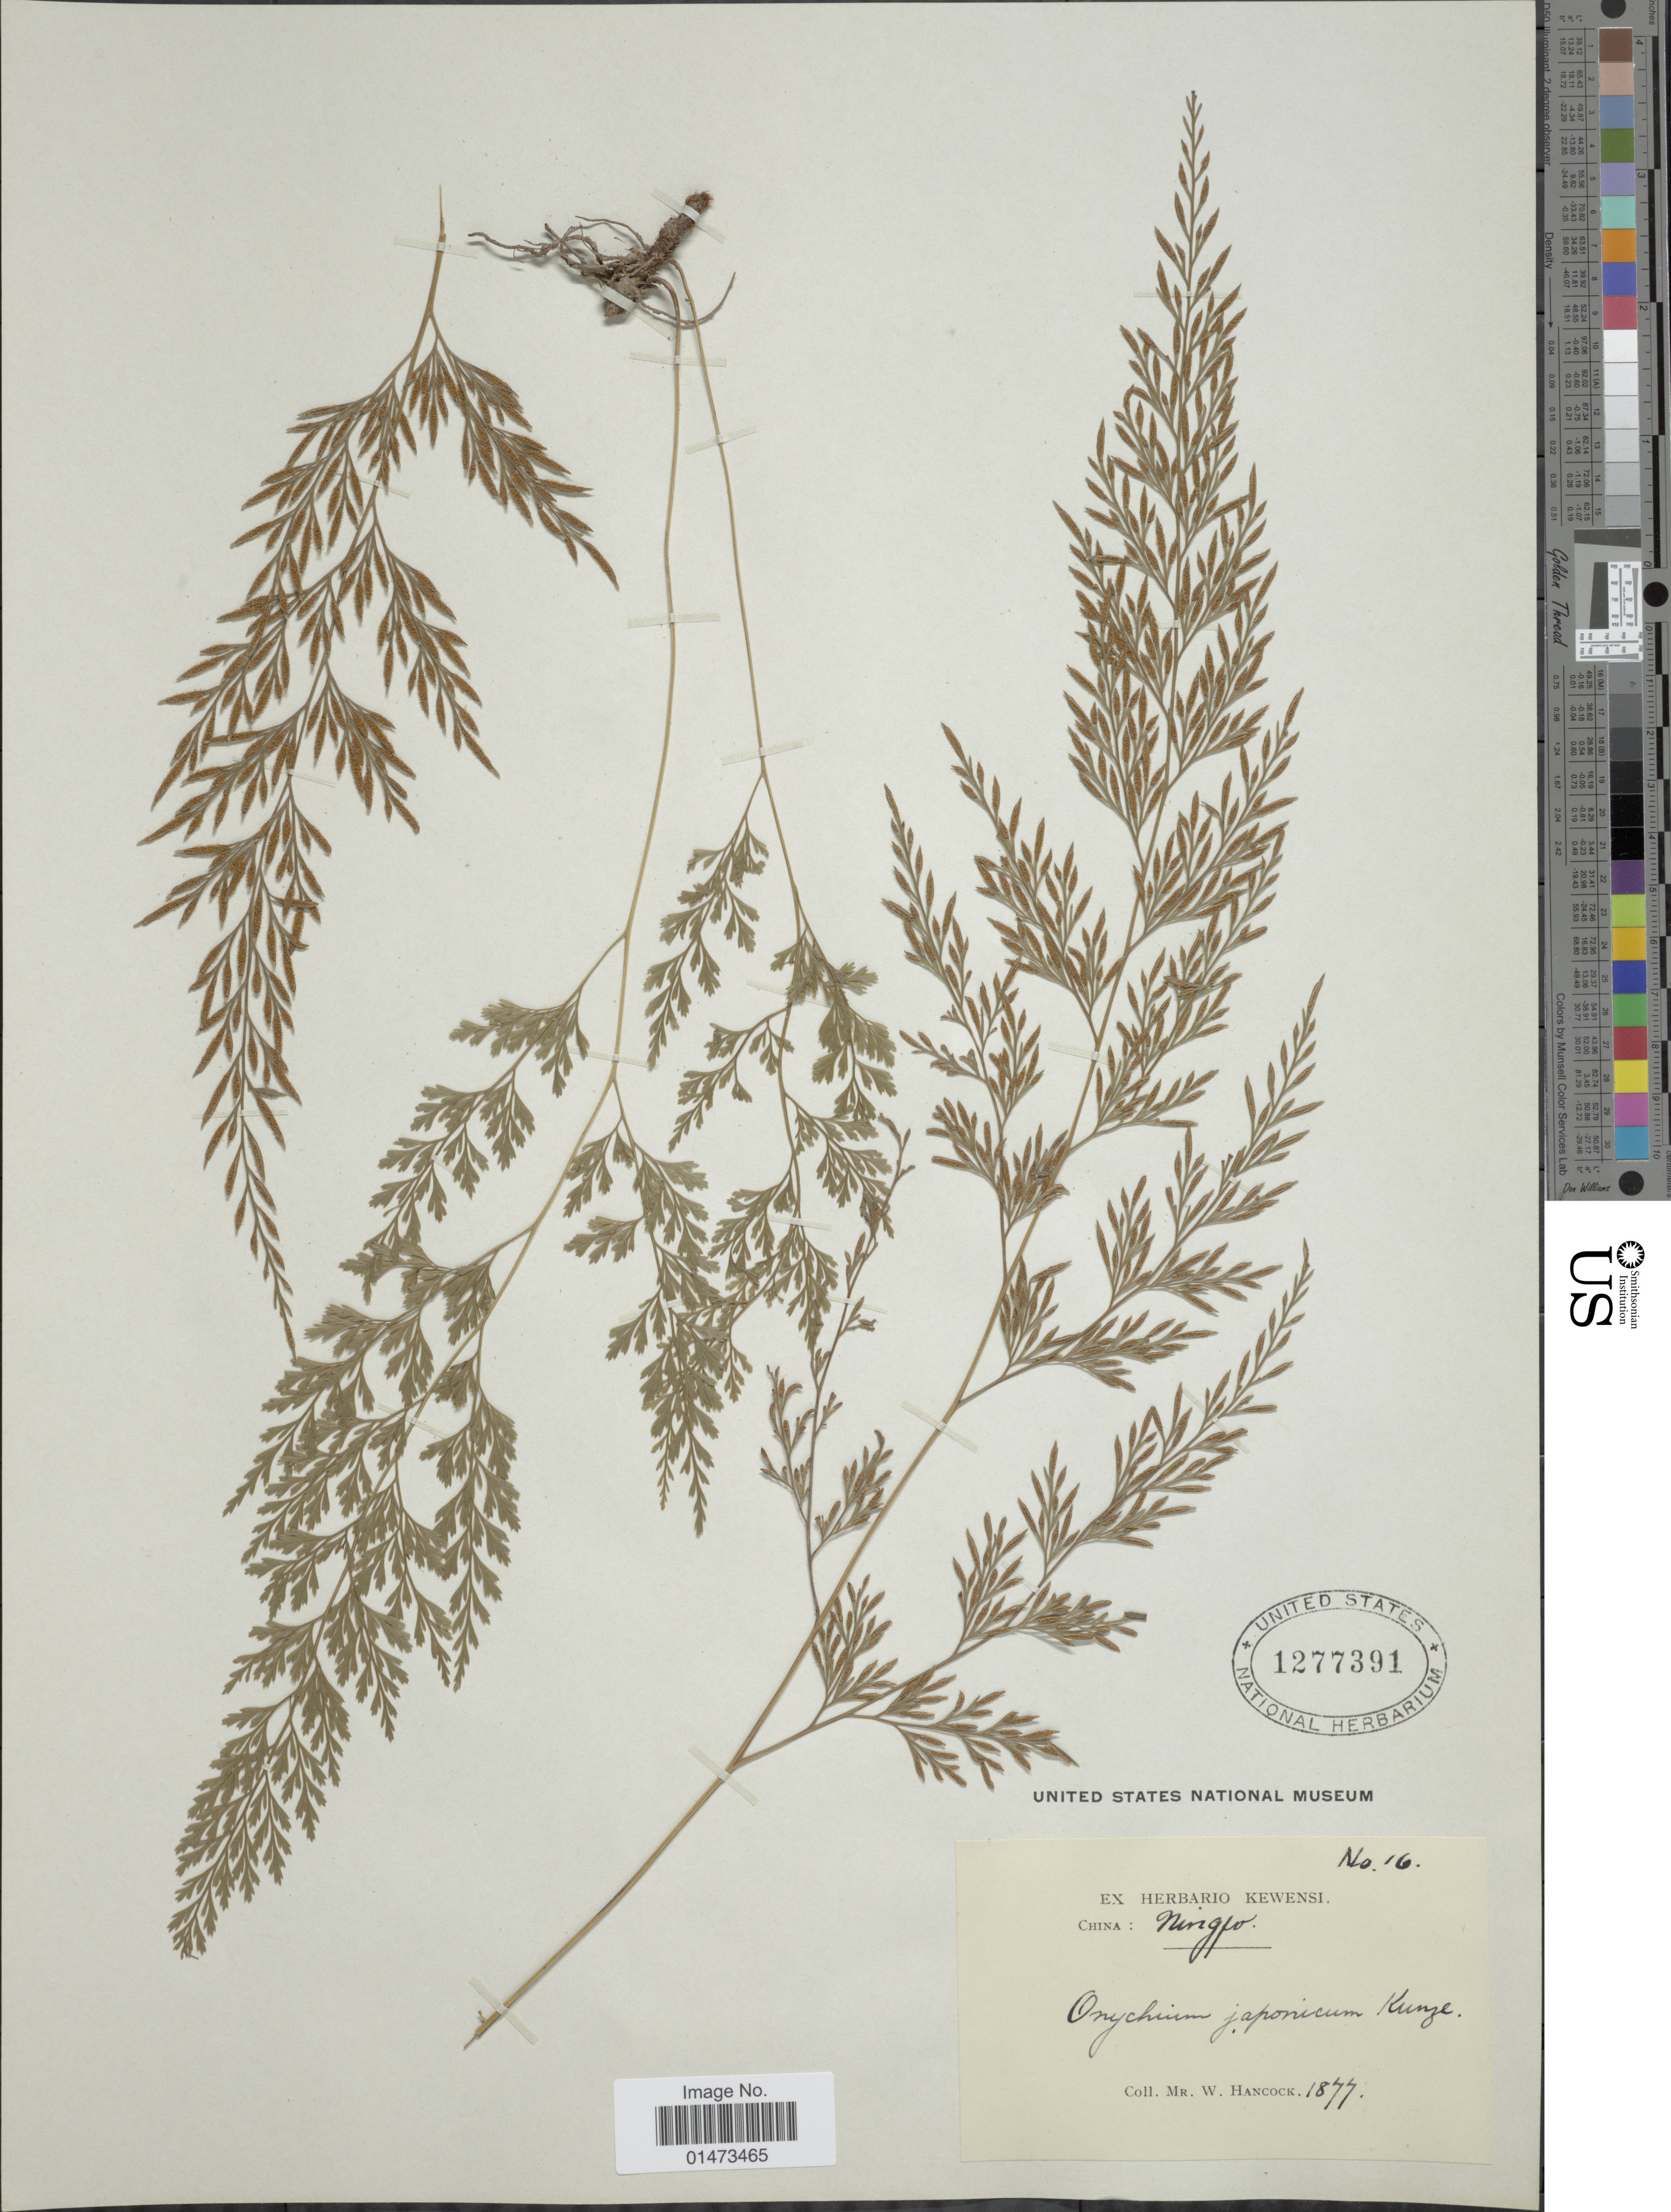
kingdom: Plantae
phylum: Tracheophyta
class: Polypodiopsida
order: Polypodiales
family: Pteridaceae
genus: Onychium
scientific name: Onychium japonicum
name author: (Thunb.) Kunze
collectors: W. Hancock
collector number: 1877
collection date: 1877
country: China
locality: Ningbo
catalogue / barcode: US 1277391